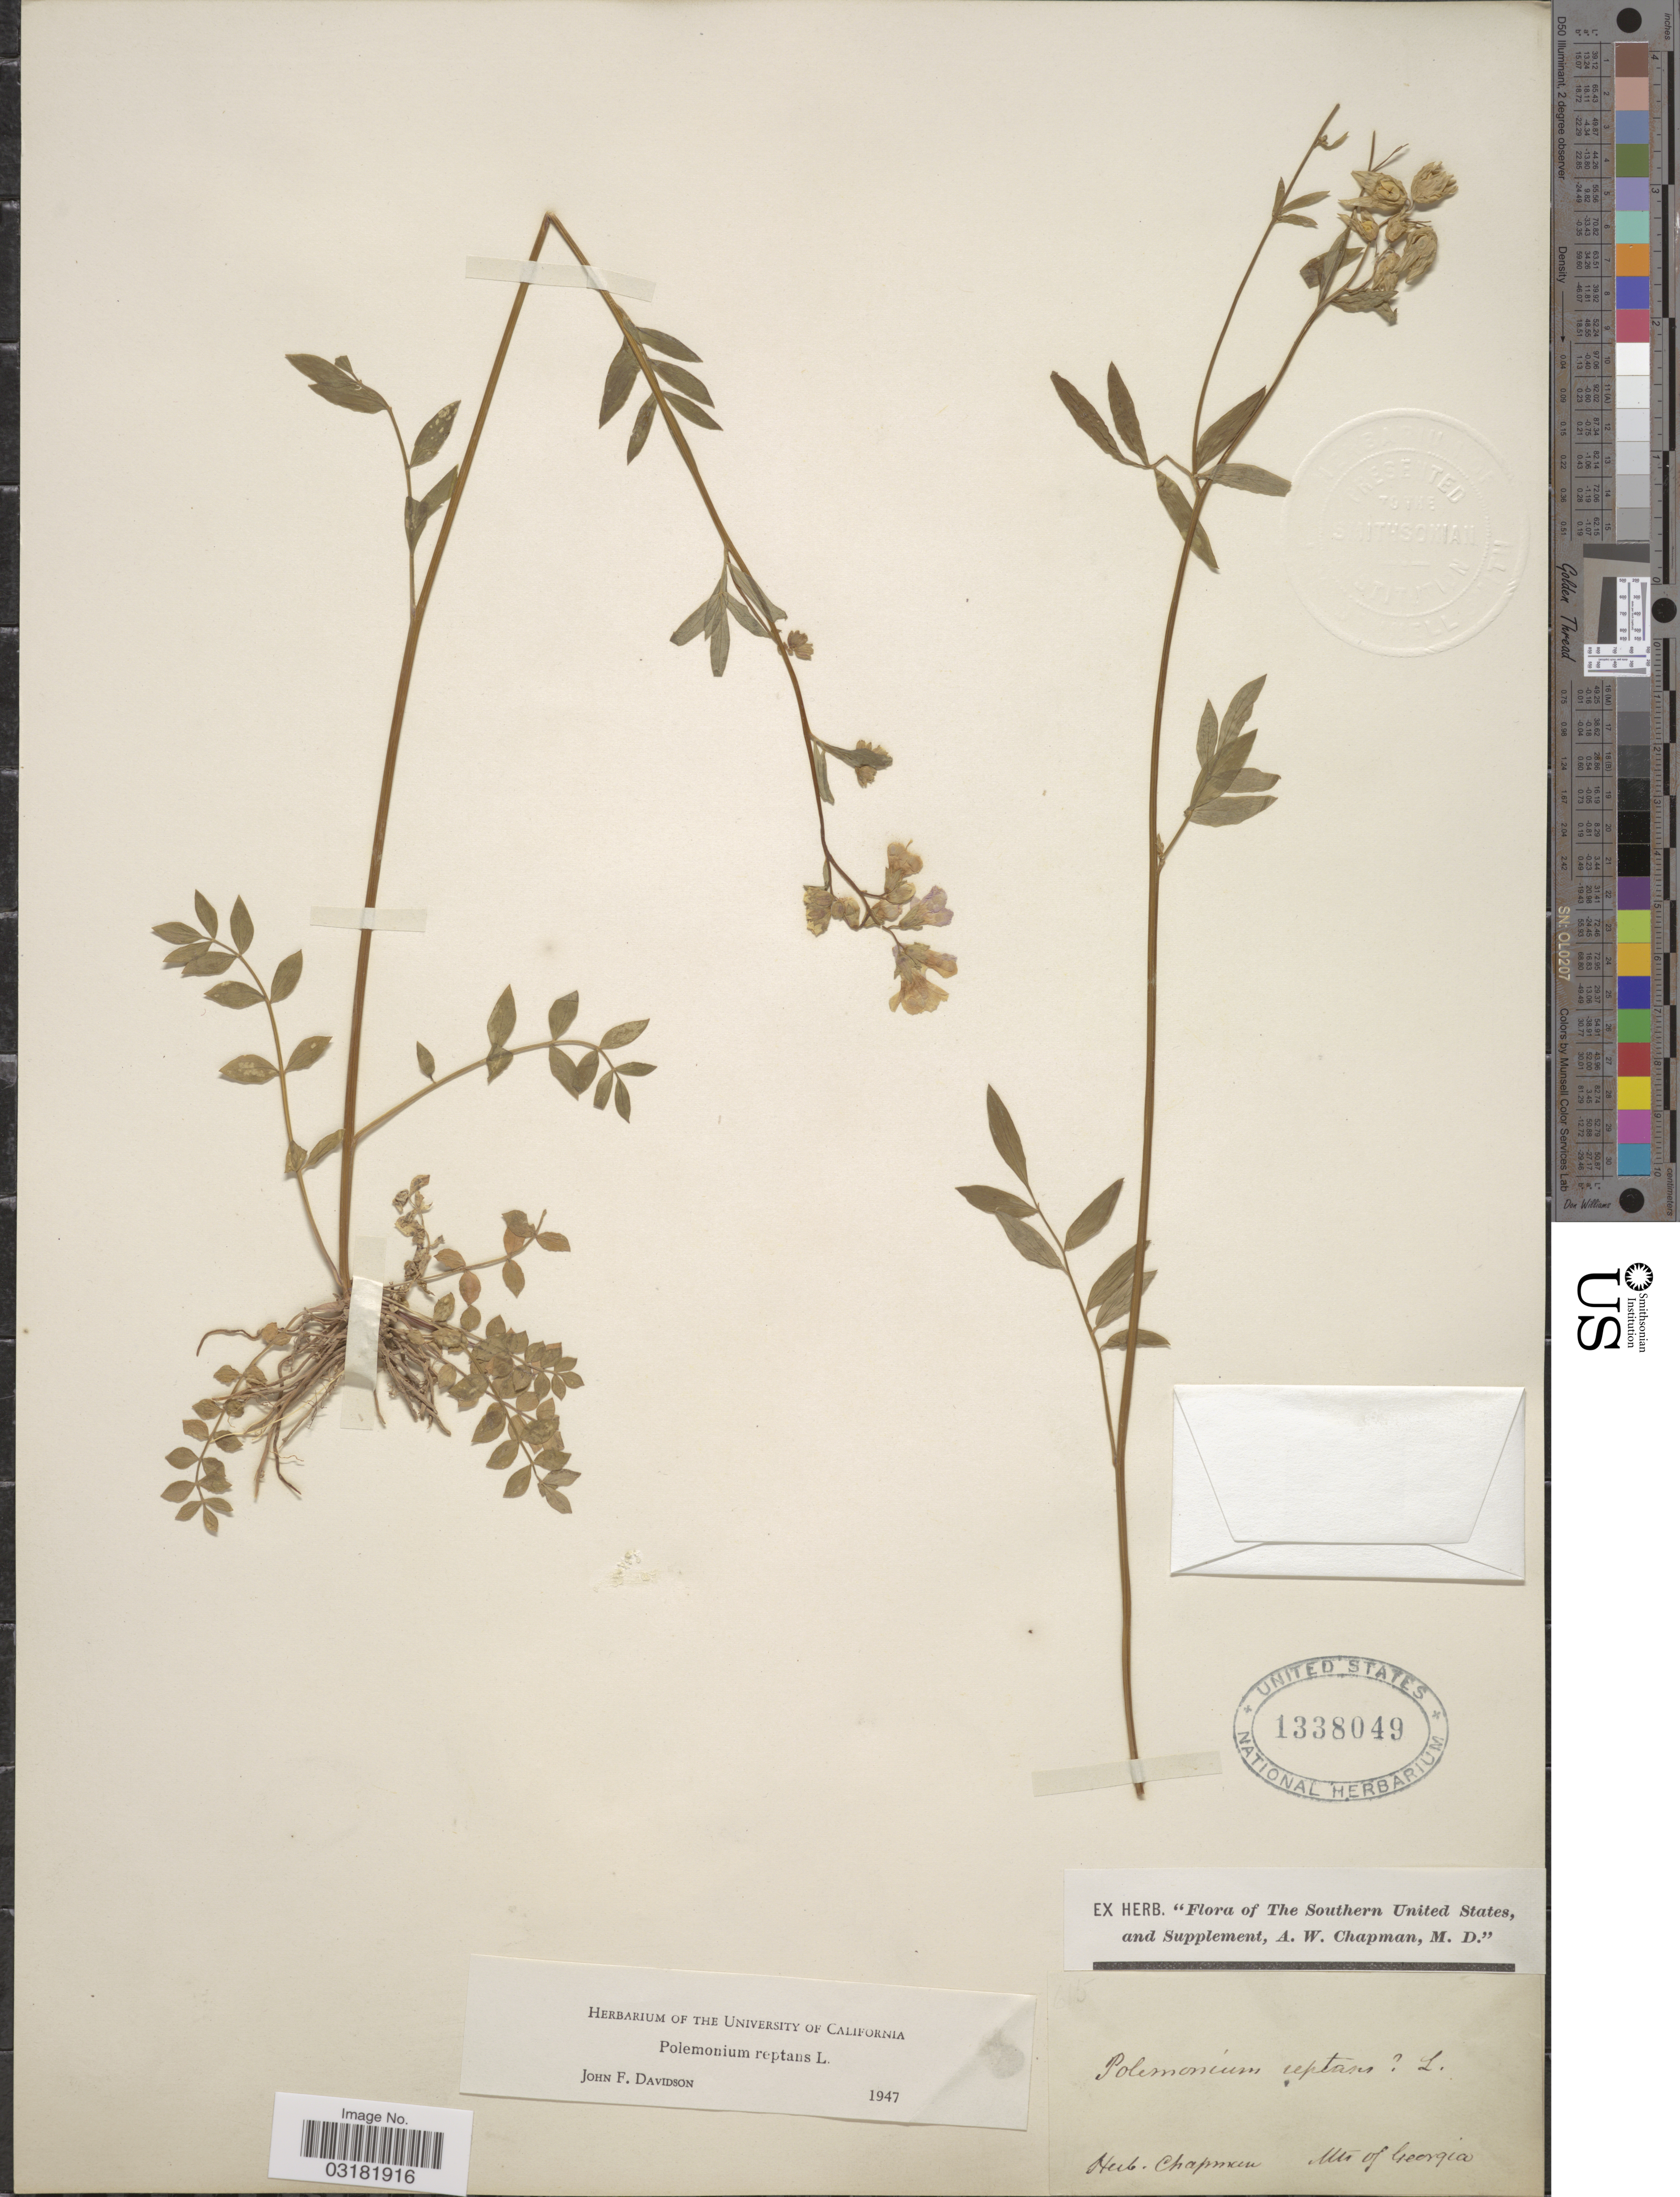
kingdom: Plantae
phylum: Tracheophyta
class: Magnoliopsida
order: Ericales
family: Polemoniaceae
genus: Polemonium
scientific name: Polemonium reptans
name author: L.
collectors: ex herb. A.W. Chapman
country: United States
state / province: Georgia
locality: The Southern United States and Supplement, Mts of Georgia.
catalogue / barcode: US 1338049